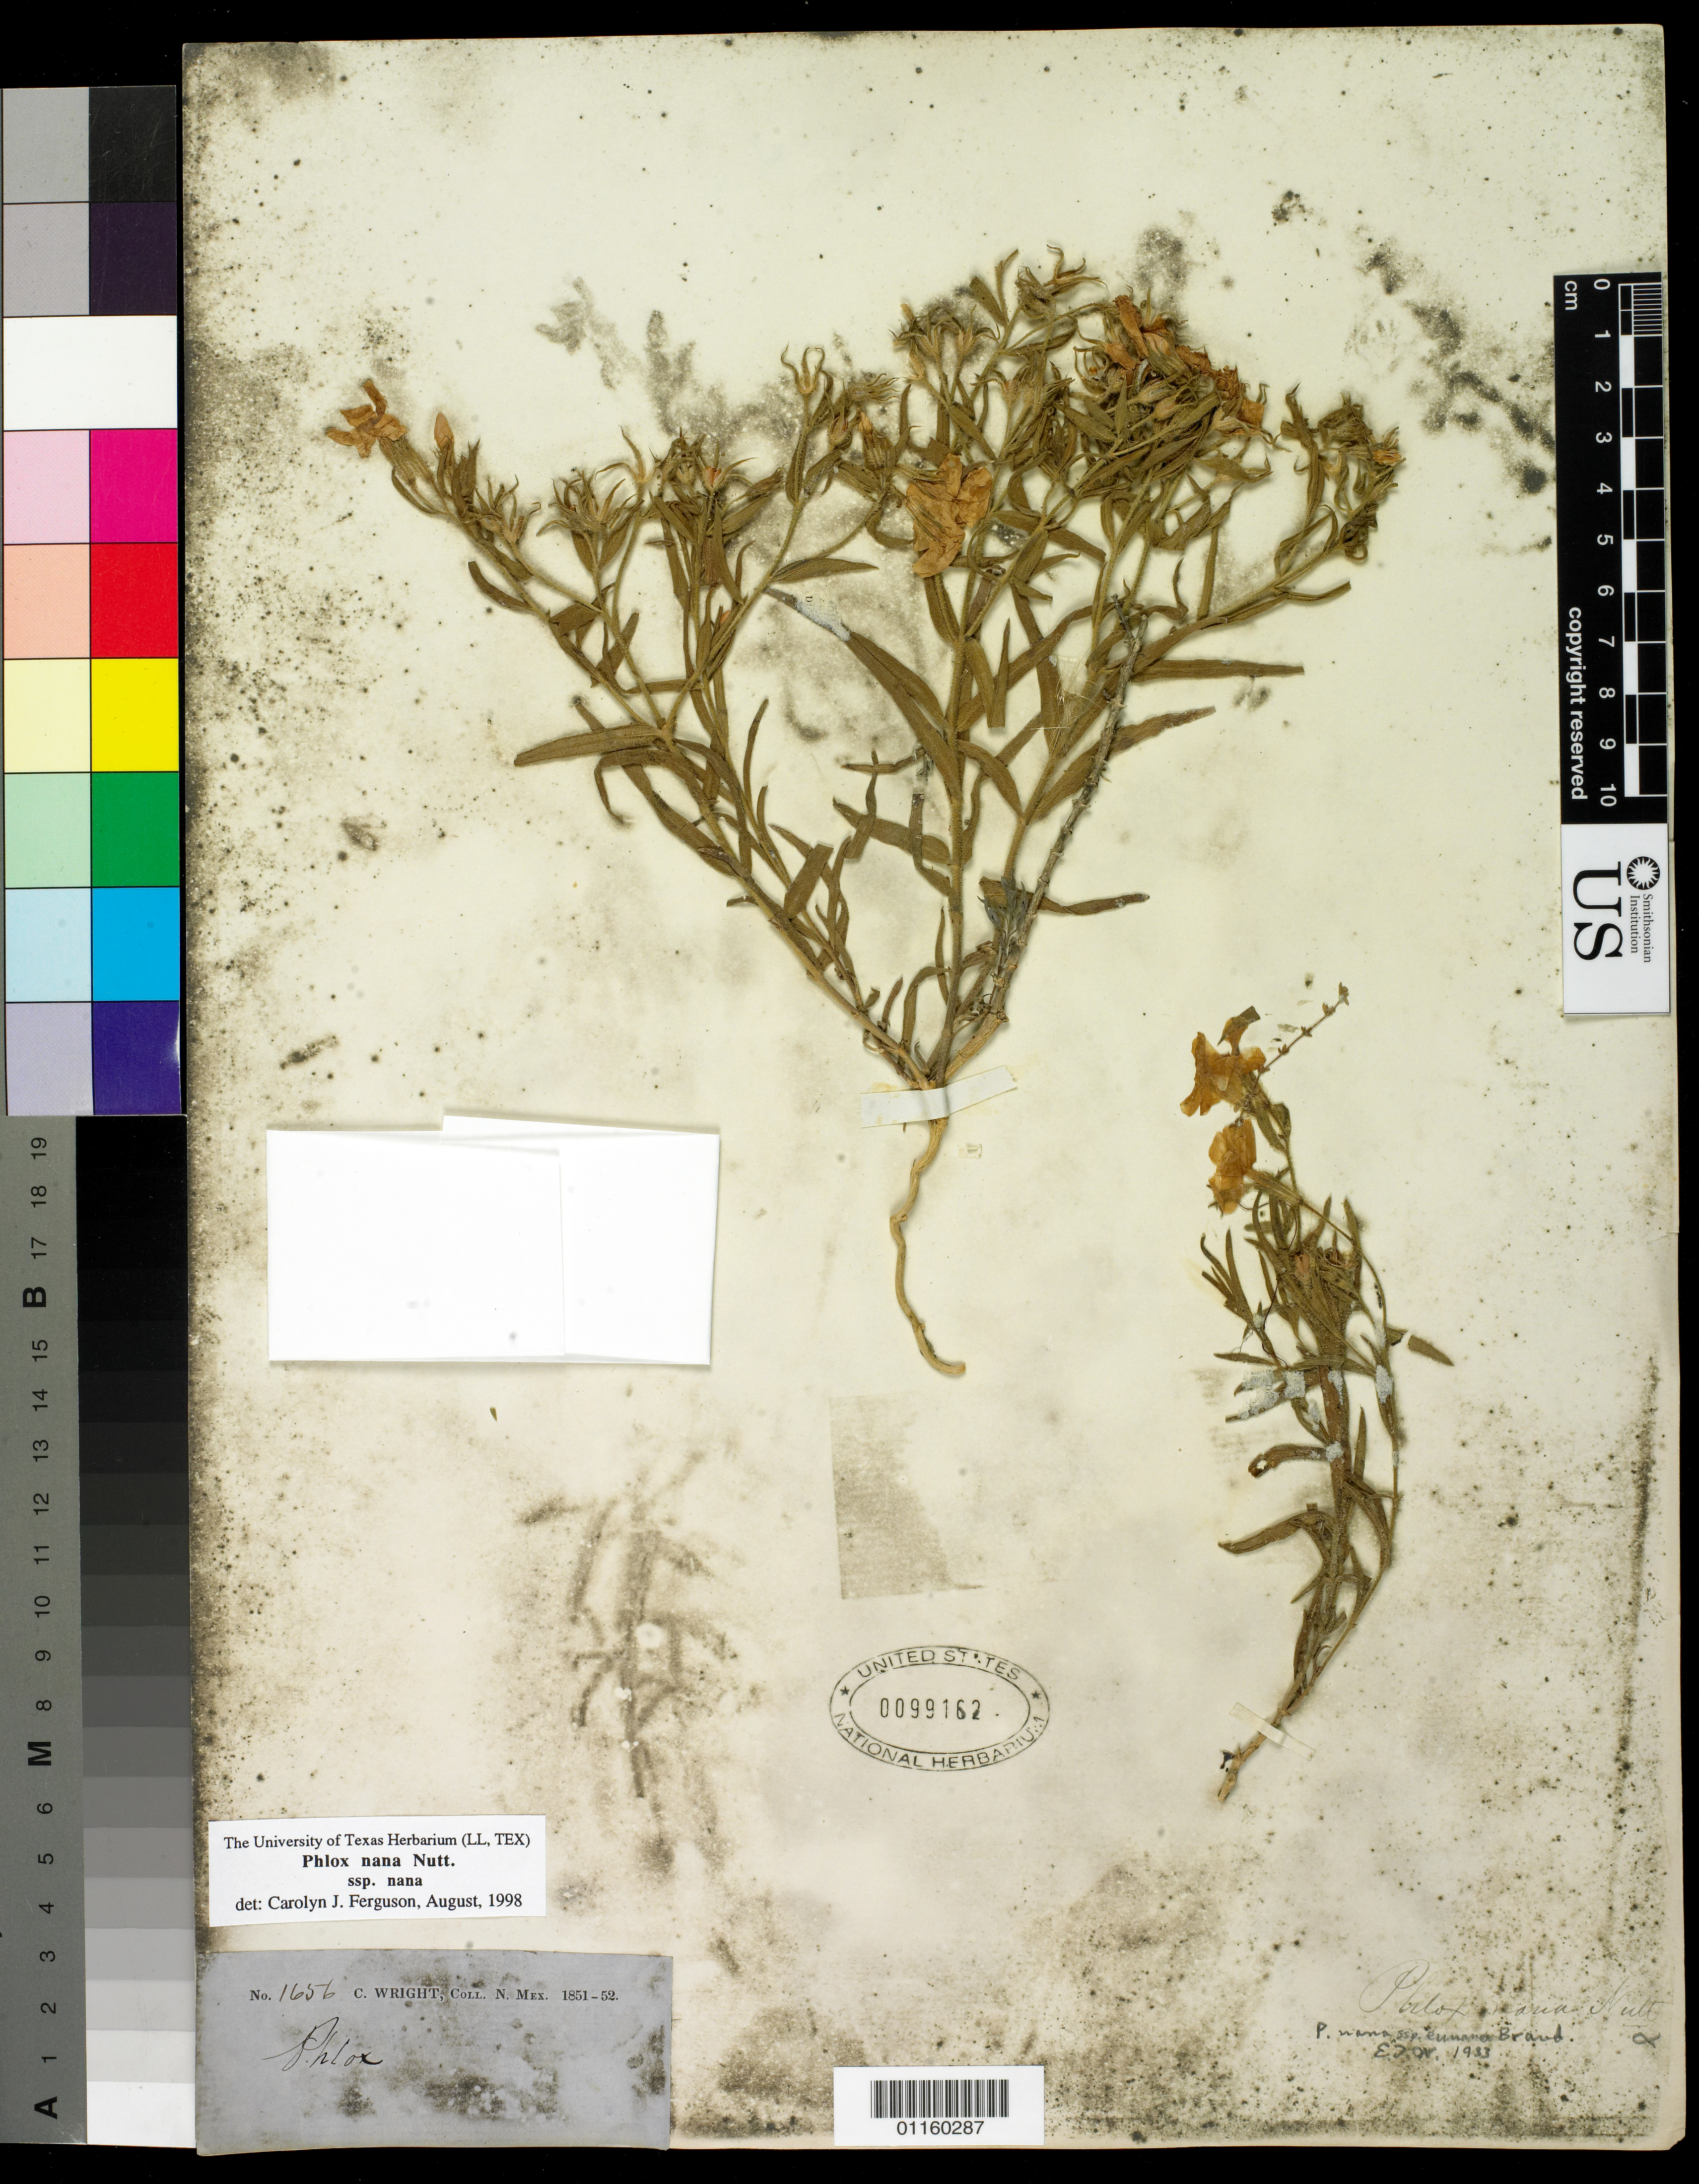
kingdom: Plantae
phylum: Tracheophyta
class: Magnoliopsida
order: Ericales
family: Polemoniaceae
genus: Phlox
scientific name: Phlox nana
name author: Nutt.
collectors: C. Wright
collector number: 1656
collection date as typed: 1851 to -- --- 1852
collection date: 1851/1852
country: United States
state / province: New Mexico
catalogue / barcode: US 99162